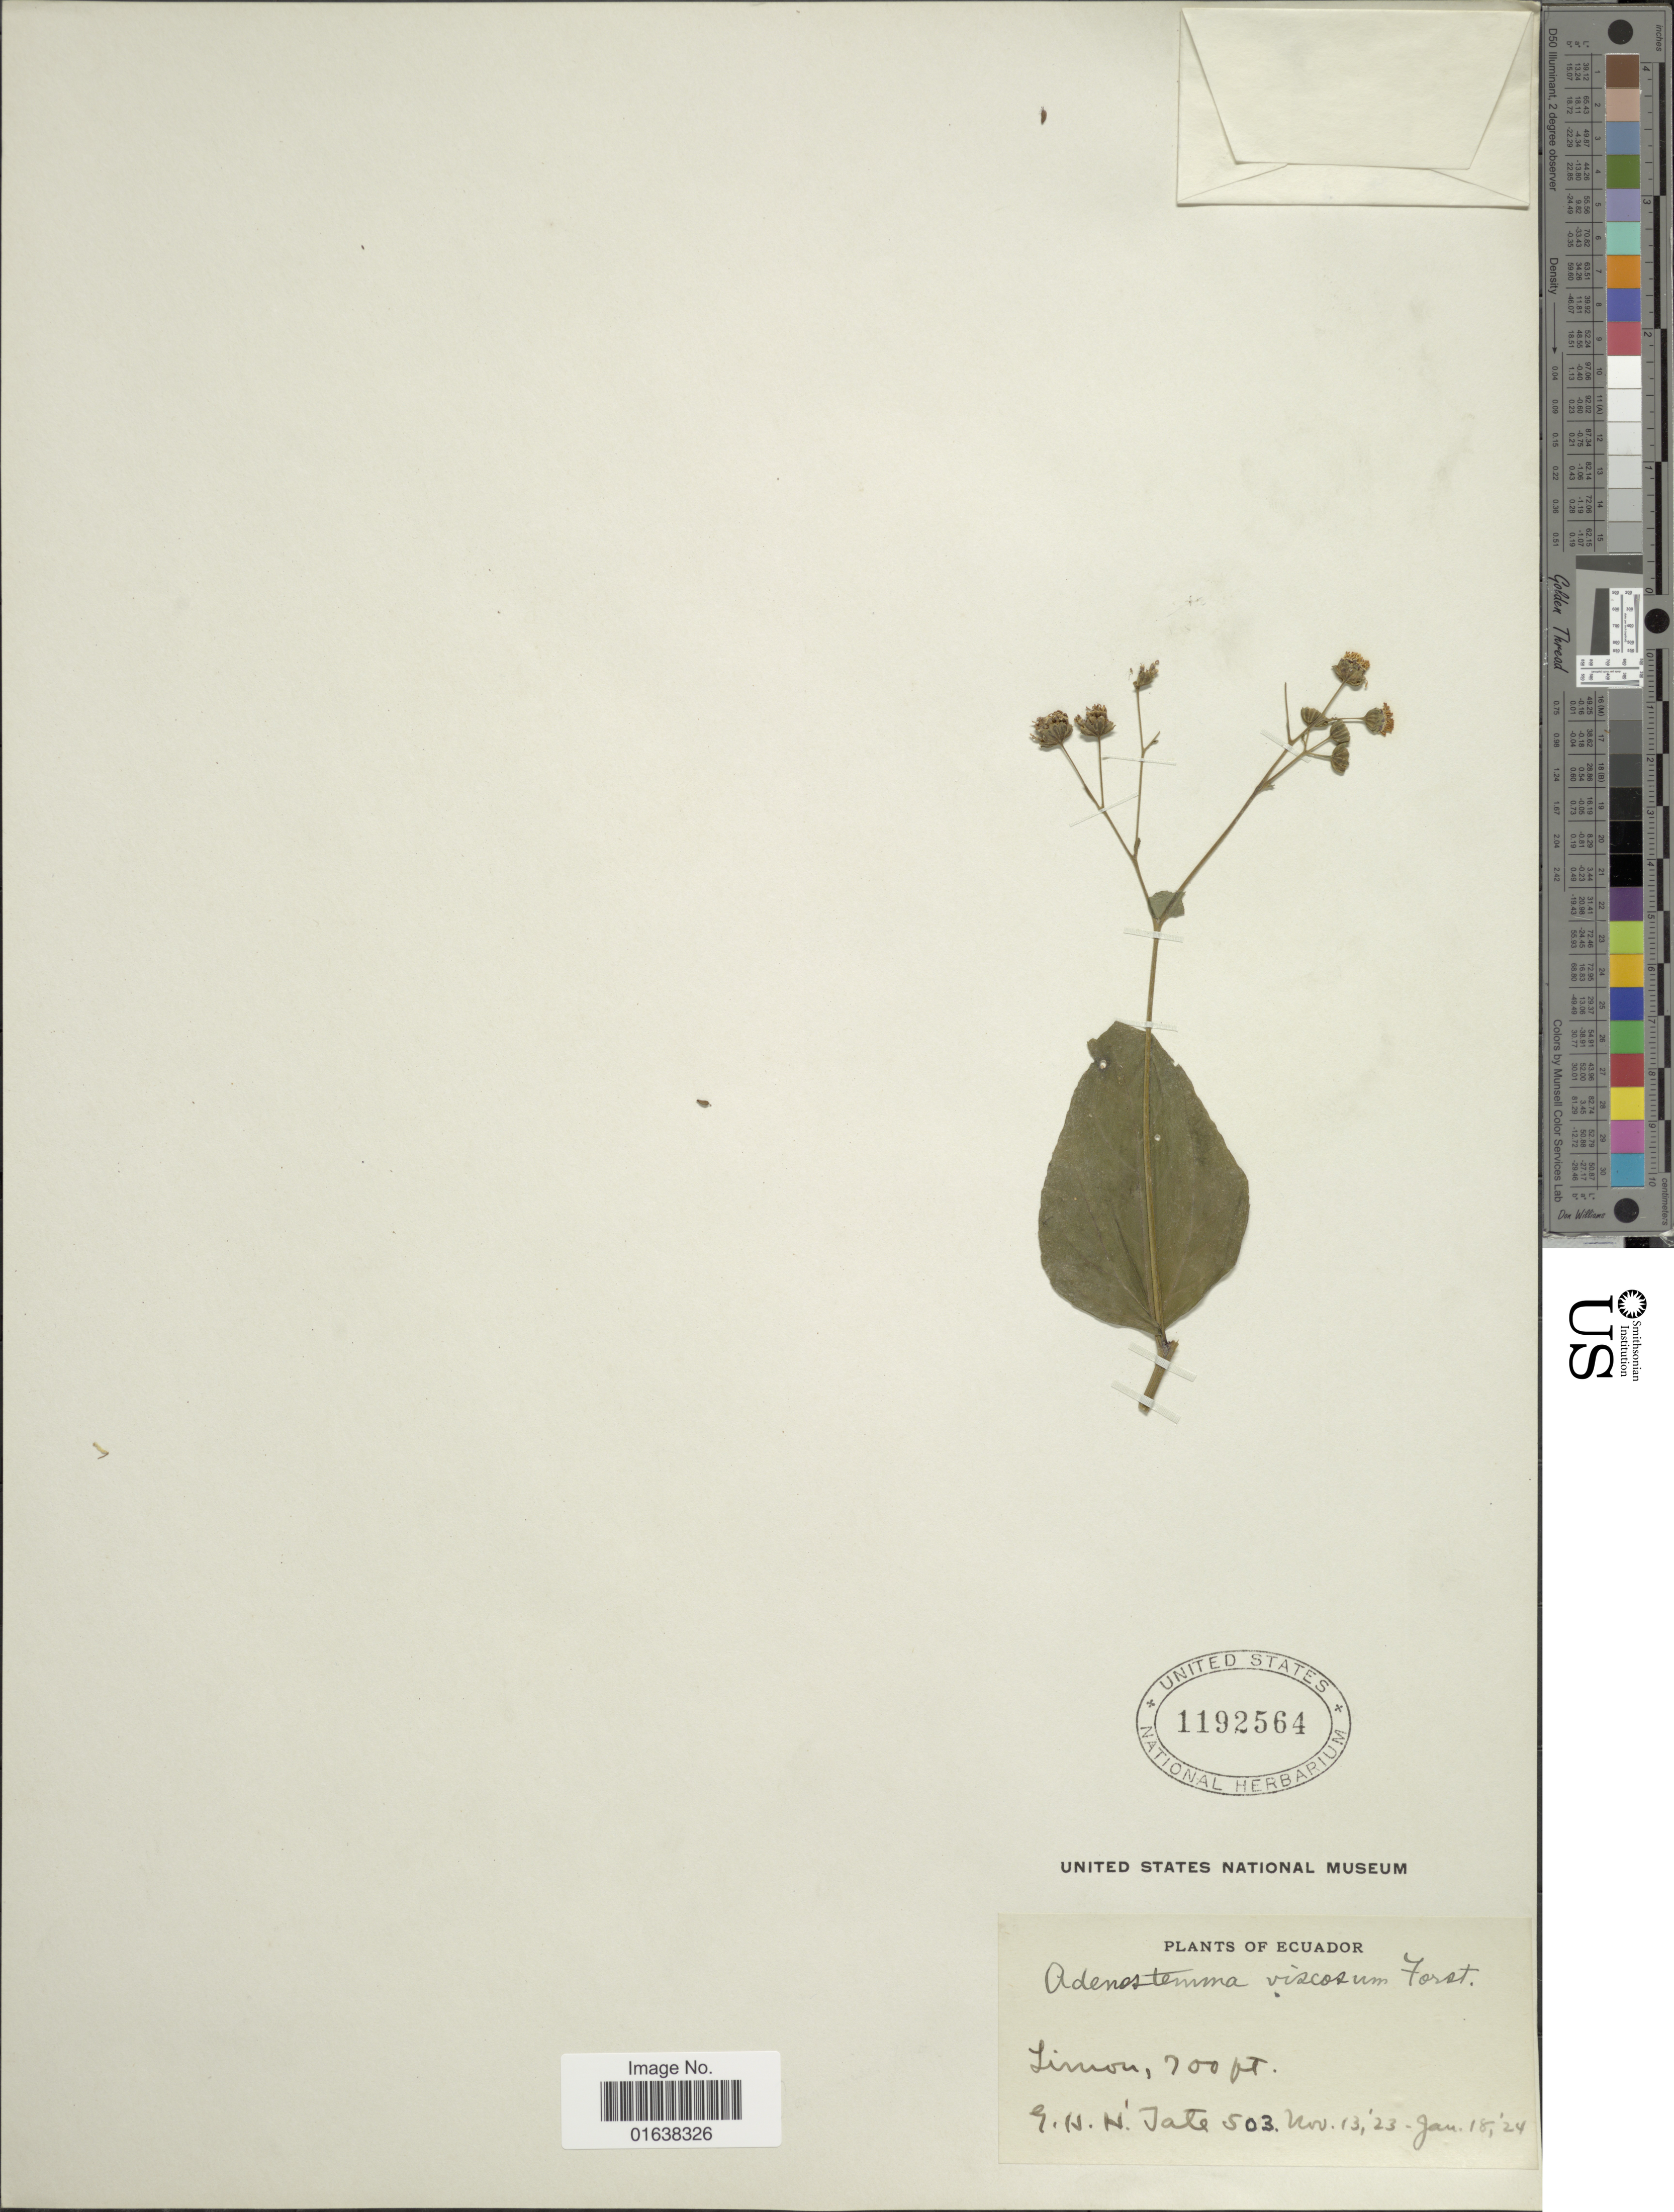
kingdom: Plantae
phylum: Tracheophyta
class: Magnoliopsida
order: Asterales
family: Asteraceae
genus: Adenostemma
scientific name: Adenostemma platyphyllum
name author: Cass.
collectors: G. Tate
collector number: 503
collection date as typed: Transcribed d/m/y: 13/11/23 to 18/1/24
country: Ecuador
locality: Ecuador. Limón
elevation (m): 213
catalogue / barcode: US 1192564